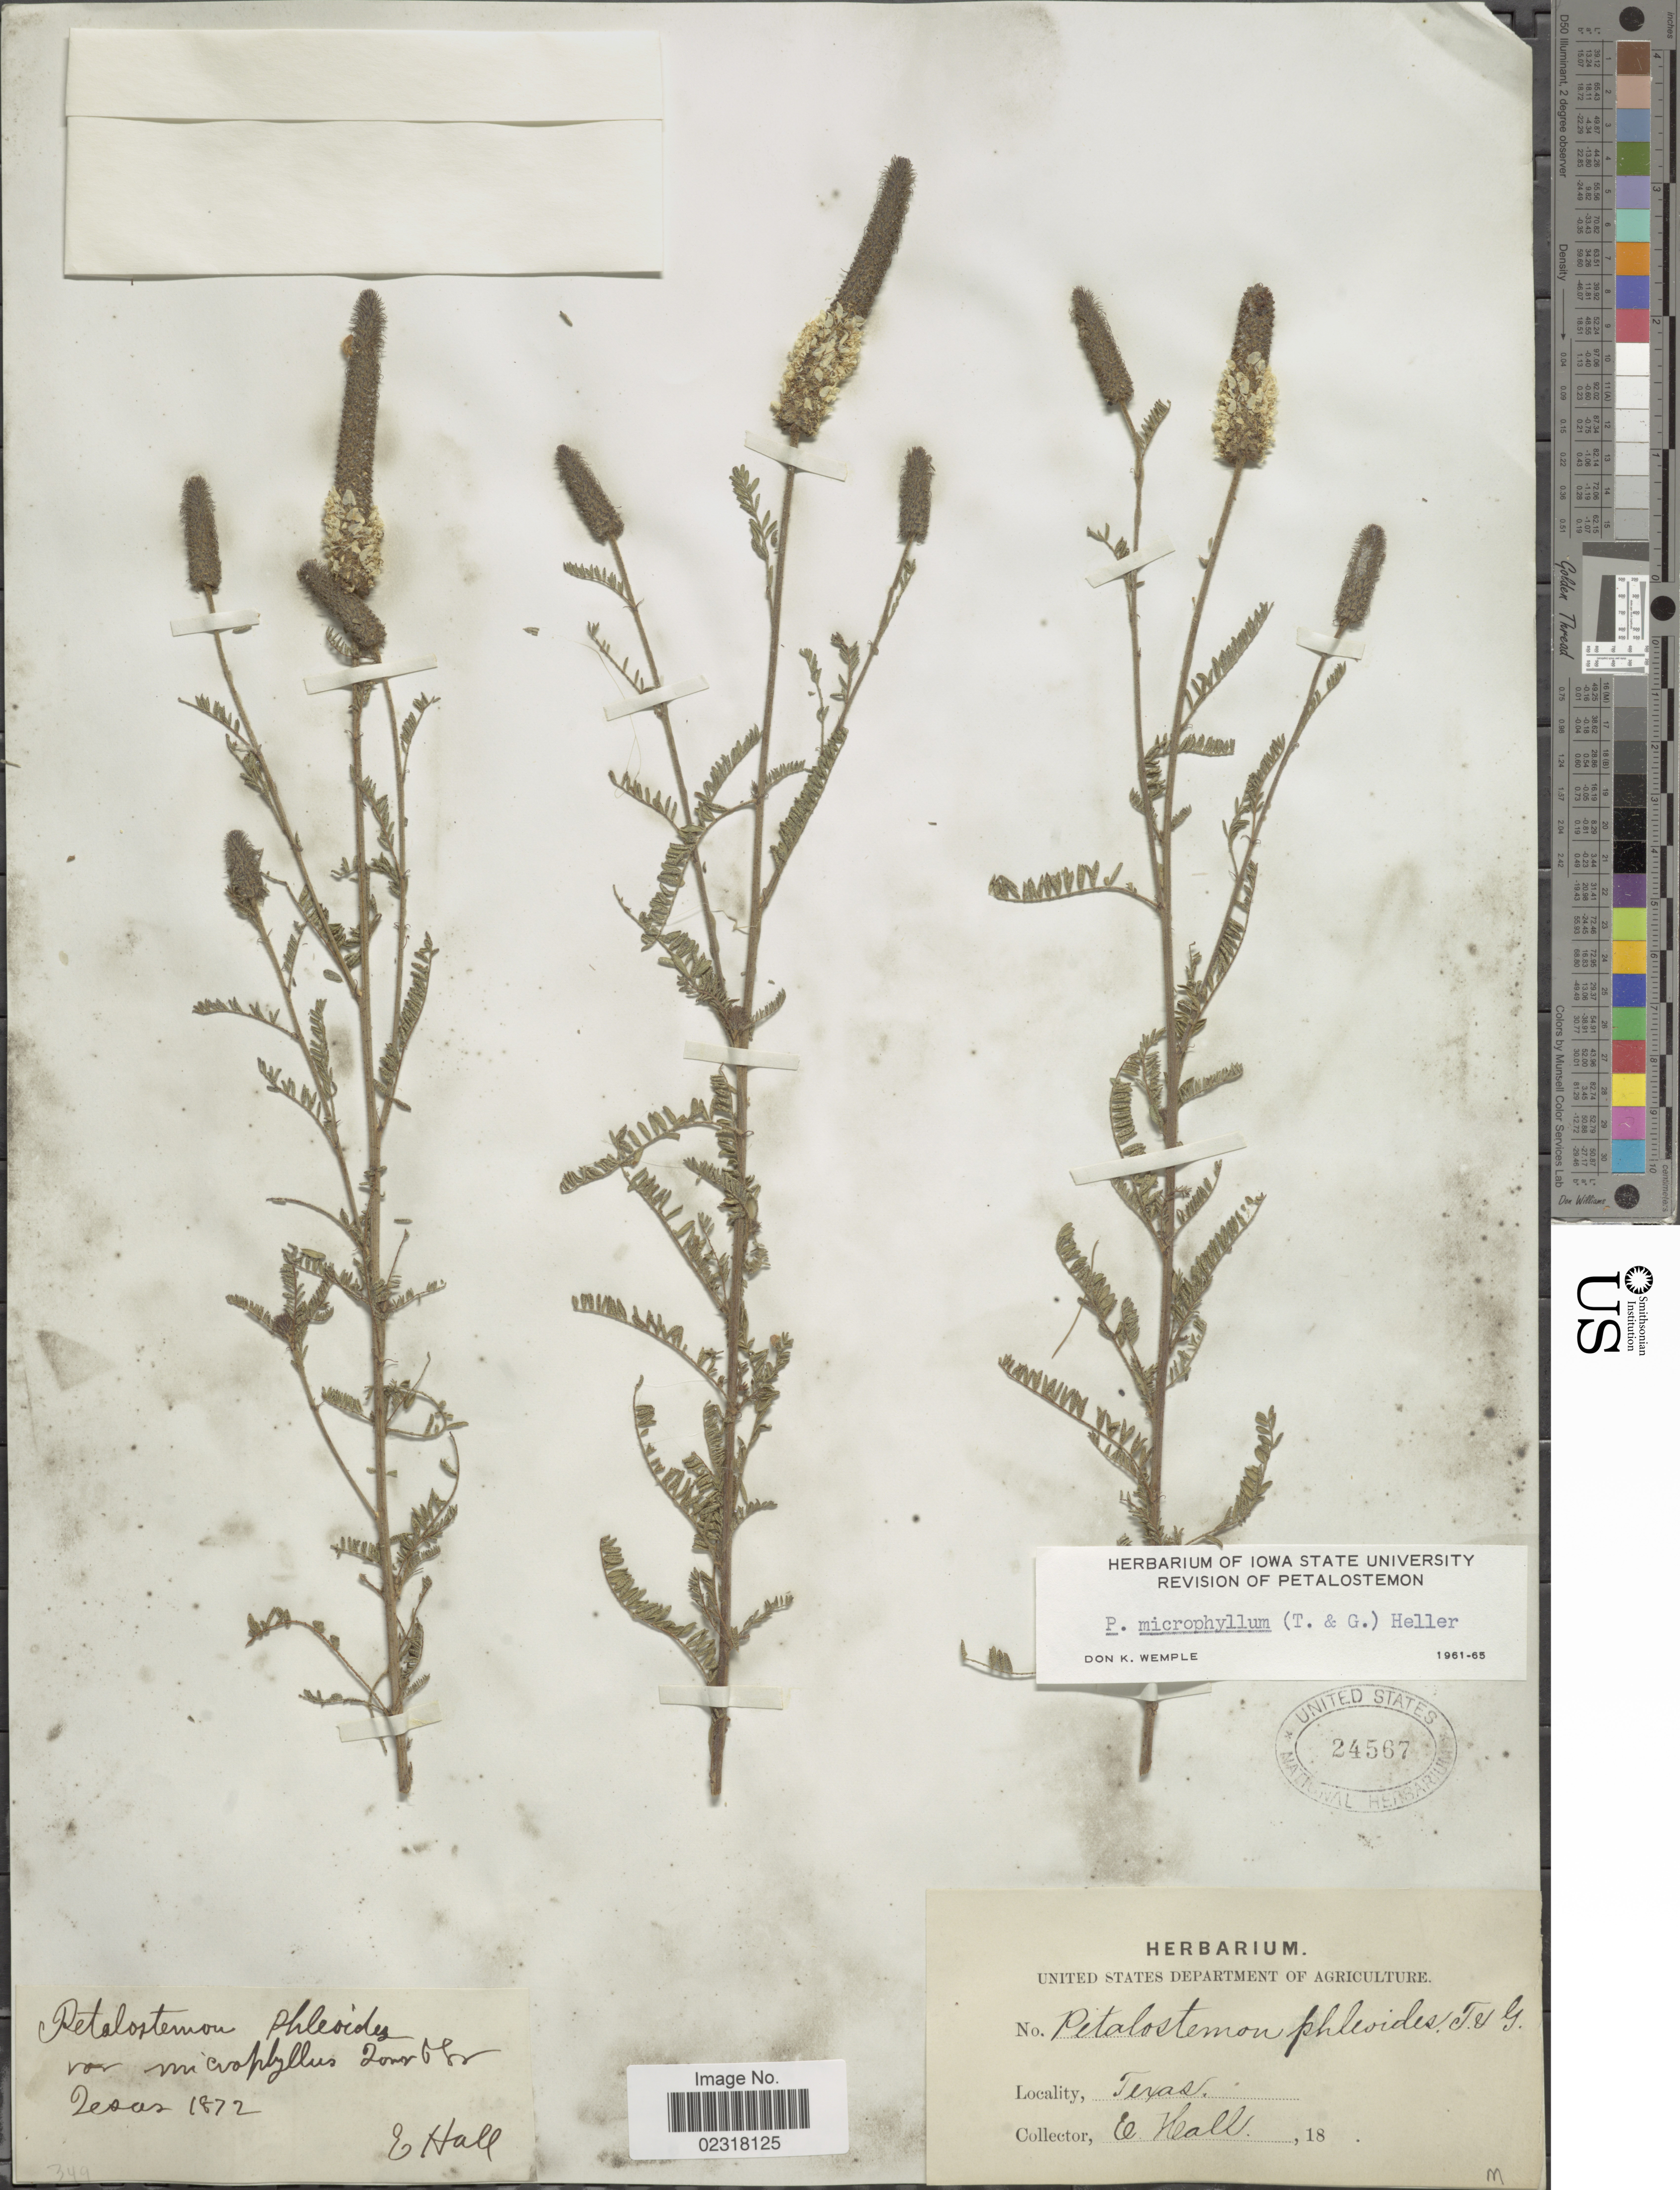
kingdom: Plantae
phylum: Tracheophyta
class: Magnoliopsida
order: Fabales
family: Fabaceae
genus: Dalea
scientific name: Dalea phleoides var. microphylla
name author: (Torr. & A. Gray) Barneby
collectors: E. Hall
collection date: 1872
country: United States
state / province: Texas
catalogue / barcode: US 24567